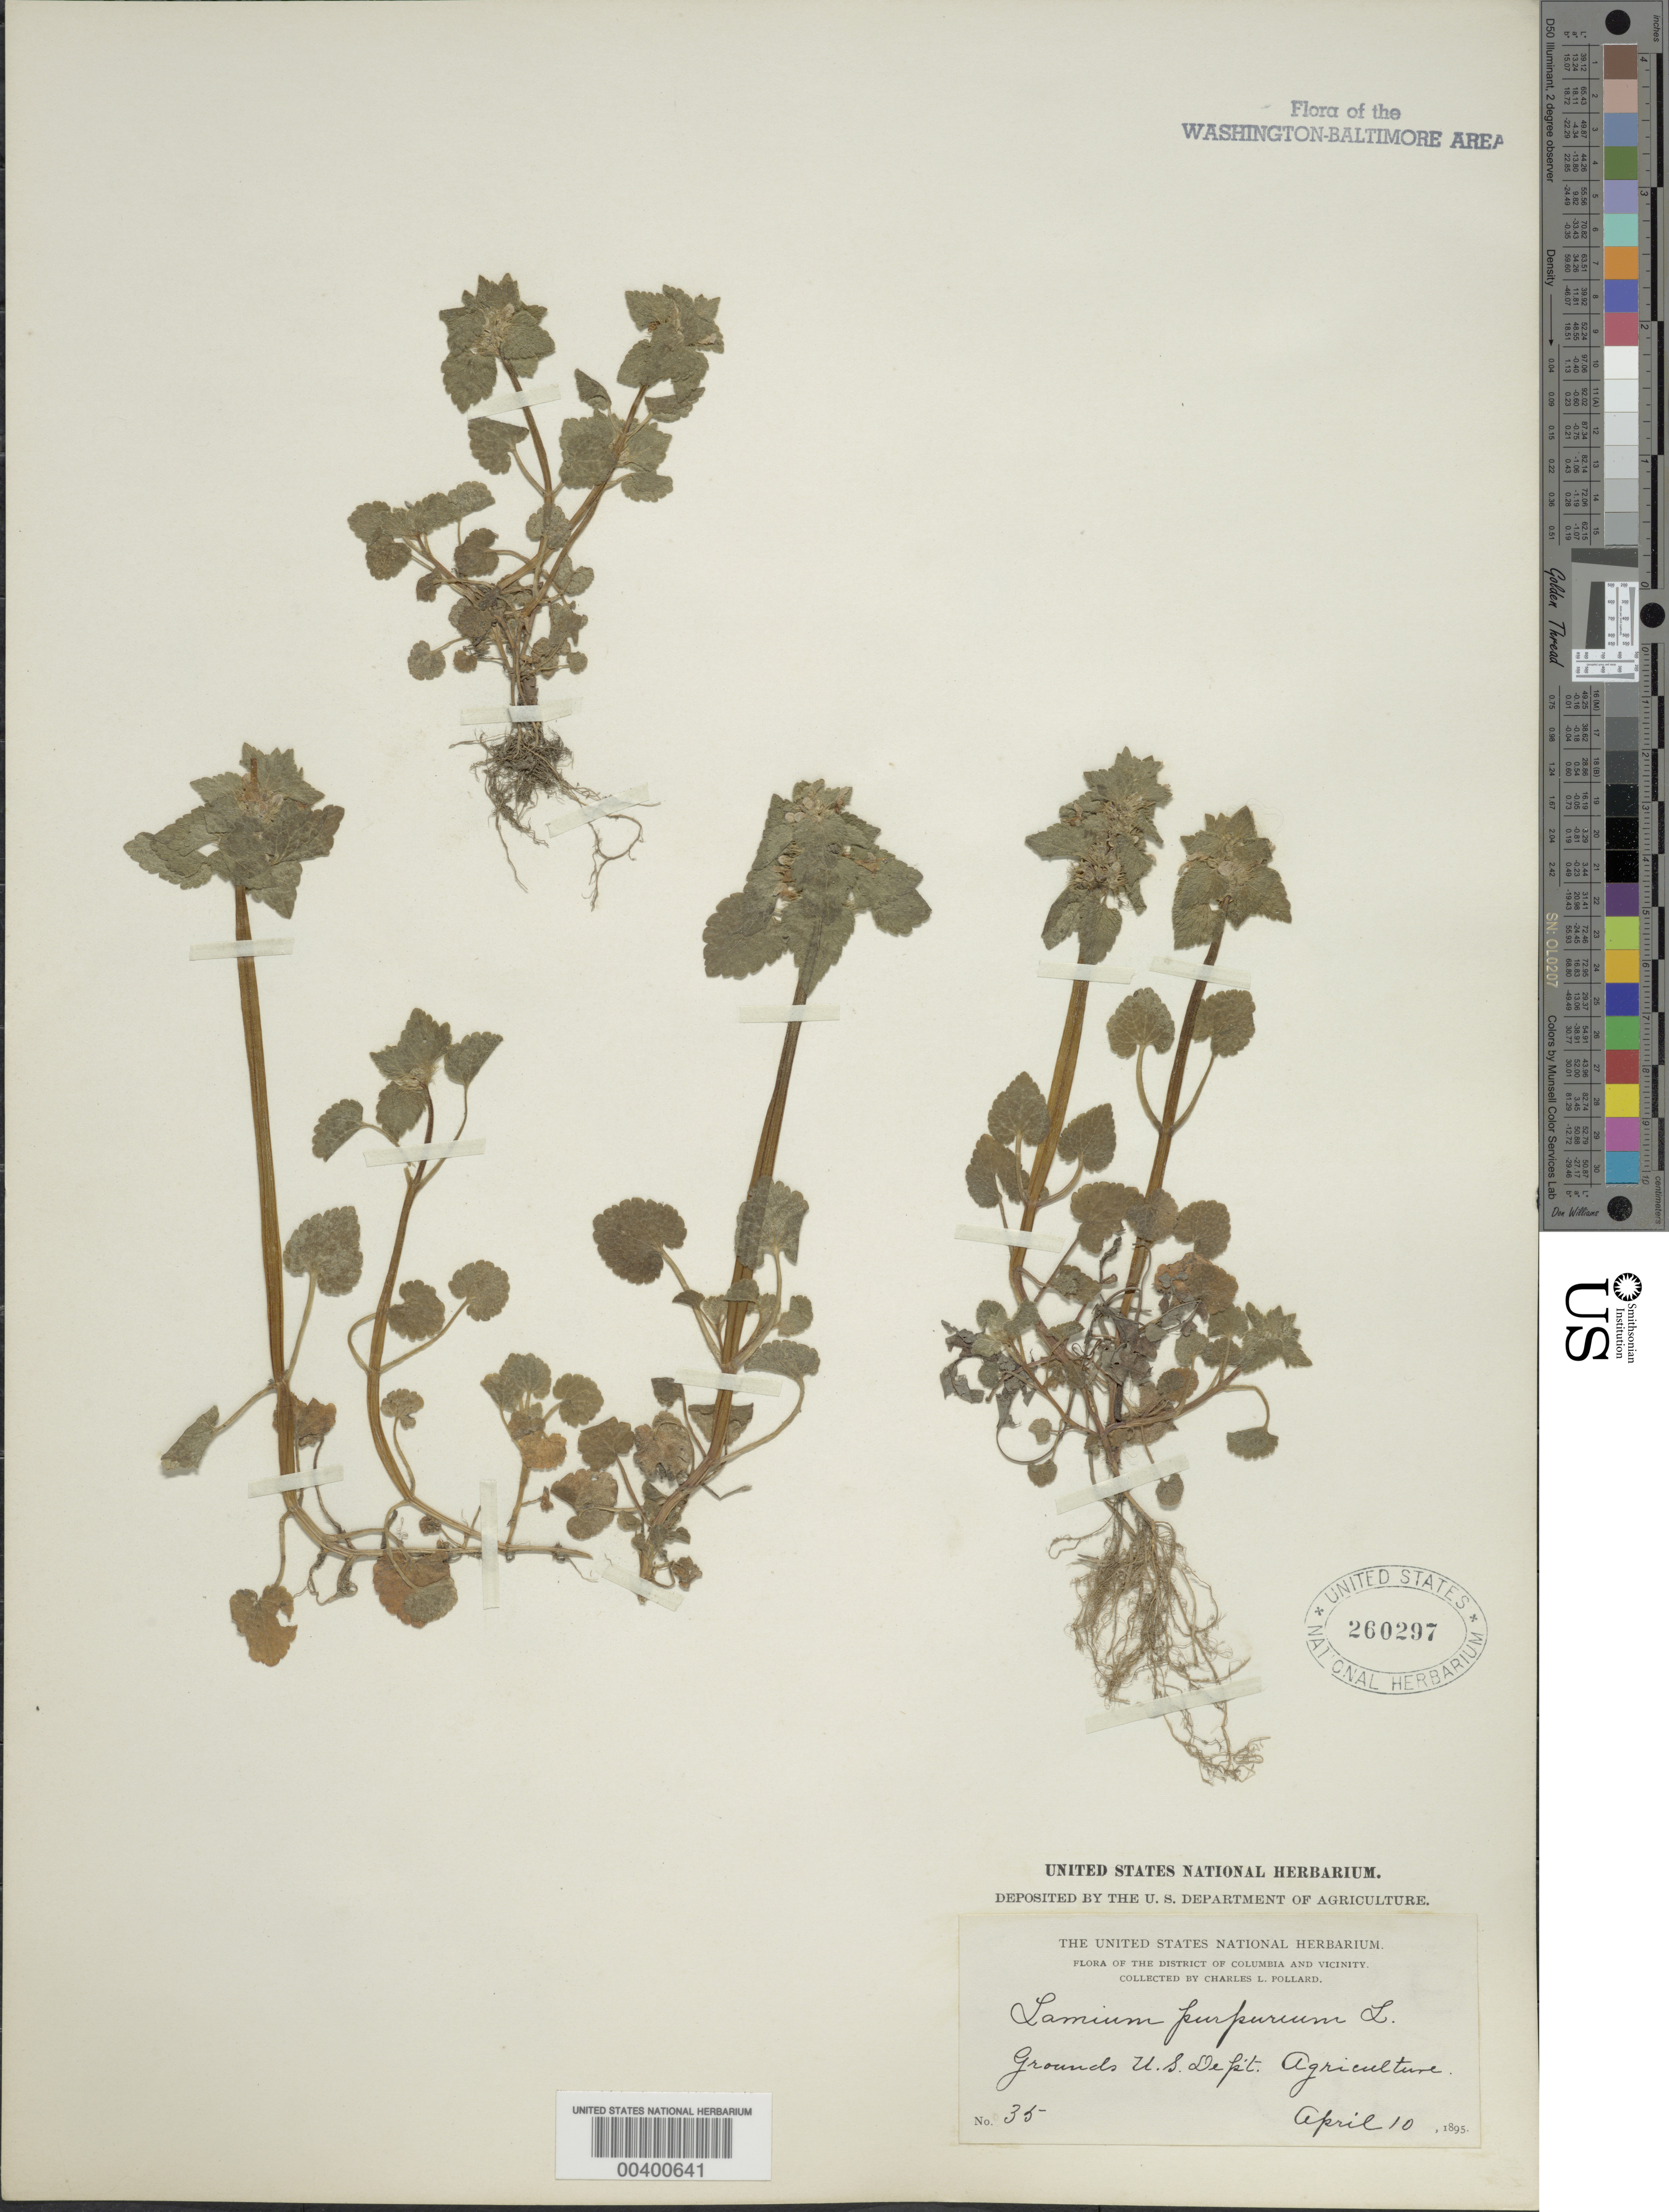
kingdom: Plantae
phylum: Tracheophyta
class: Magnoliopsida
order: Lamiales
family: Lamiaceae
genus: Lamium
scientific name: Lamium purpureum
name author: L.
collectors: C. L. Pollard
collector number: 35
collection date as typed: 10 Apr 1895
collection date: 1895-04-10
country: United States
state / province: District of Columbia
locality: U.S. Dept. of Agriculture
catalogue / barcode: US 260297